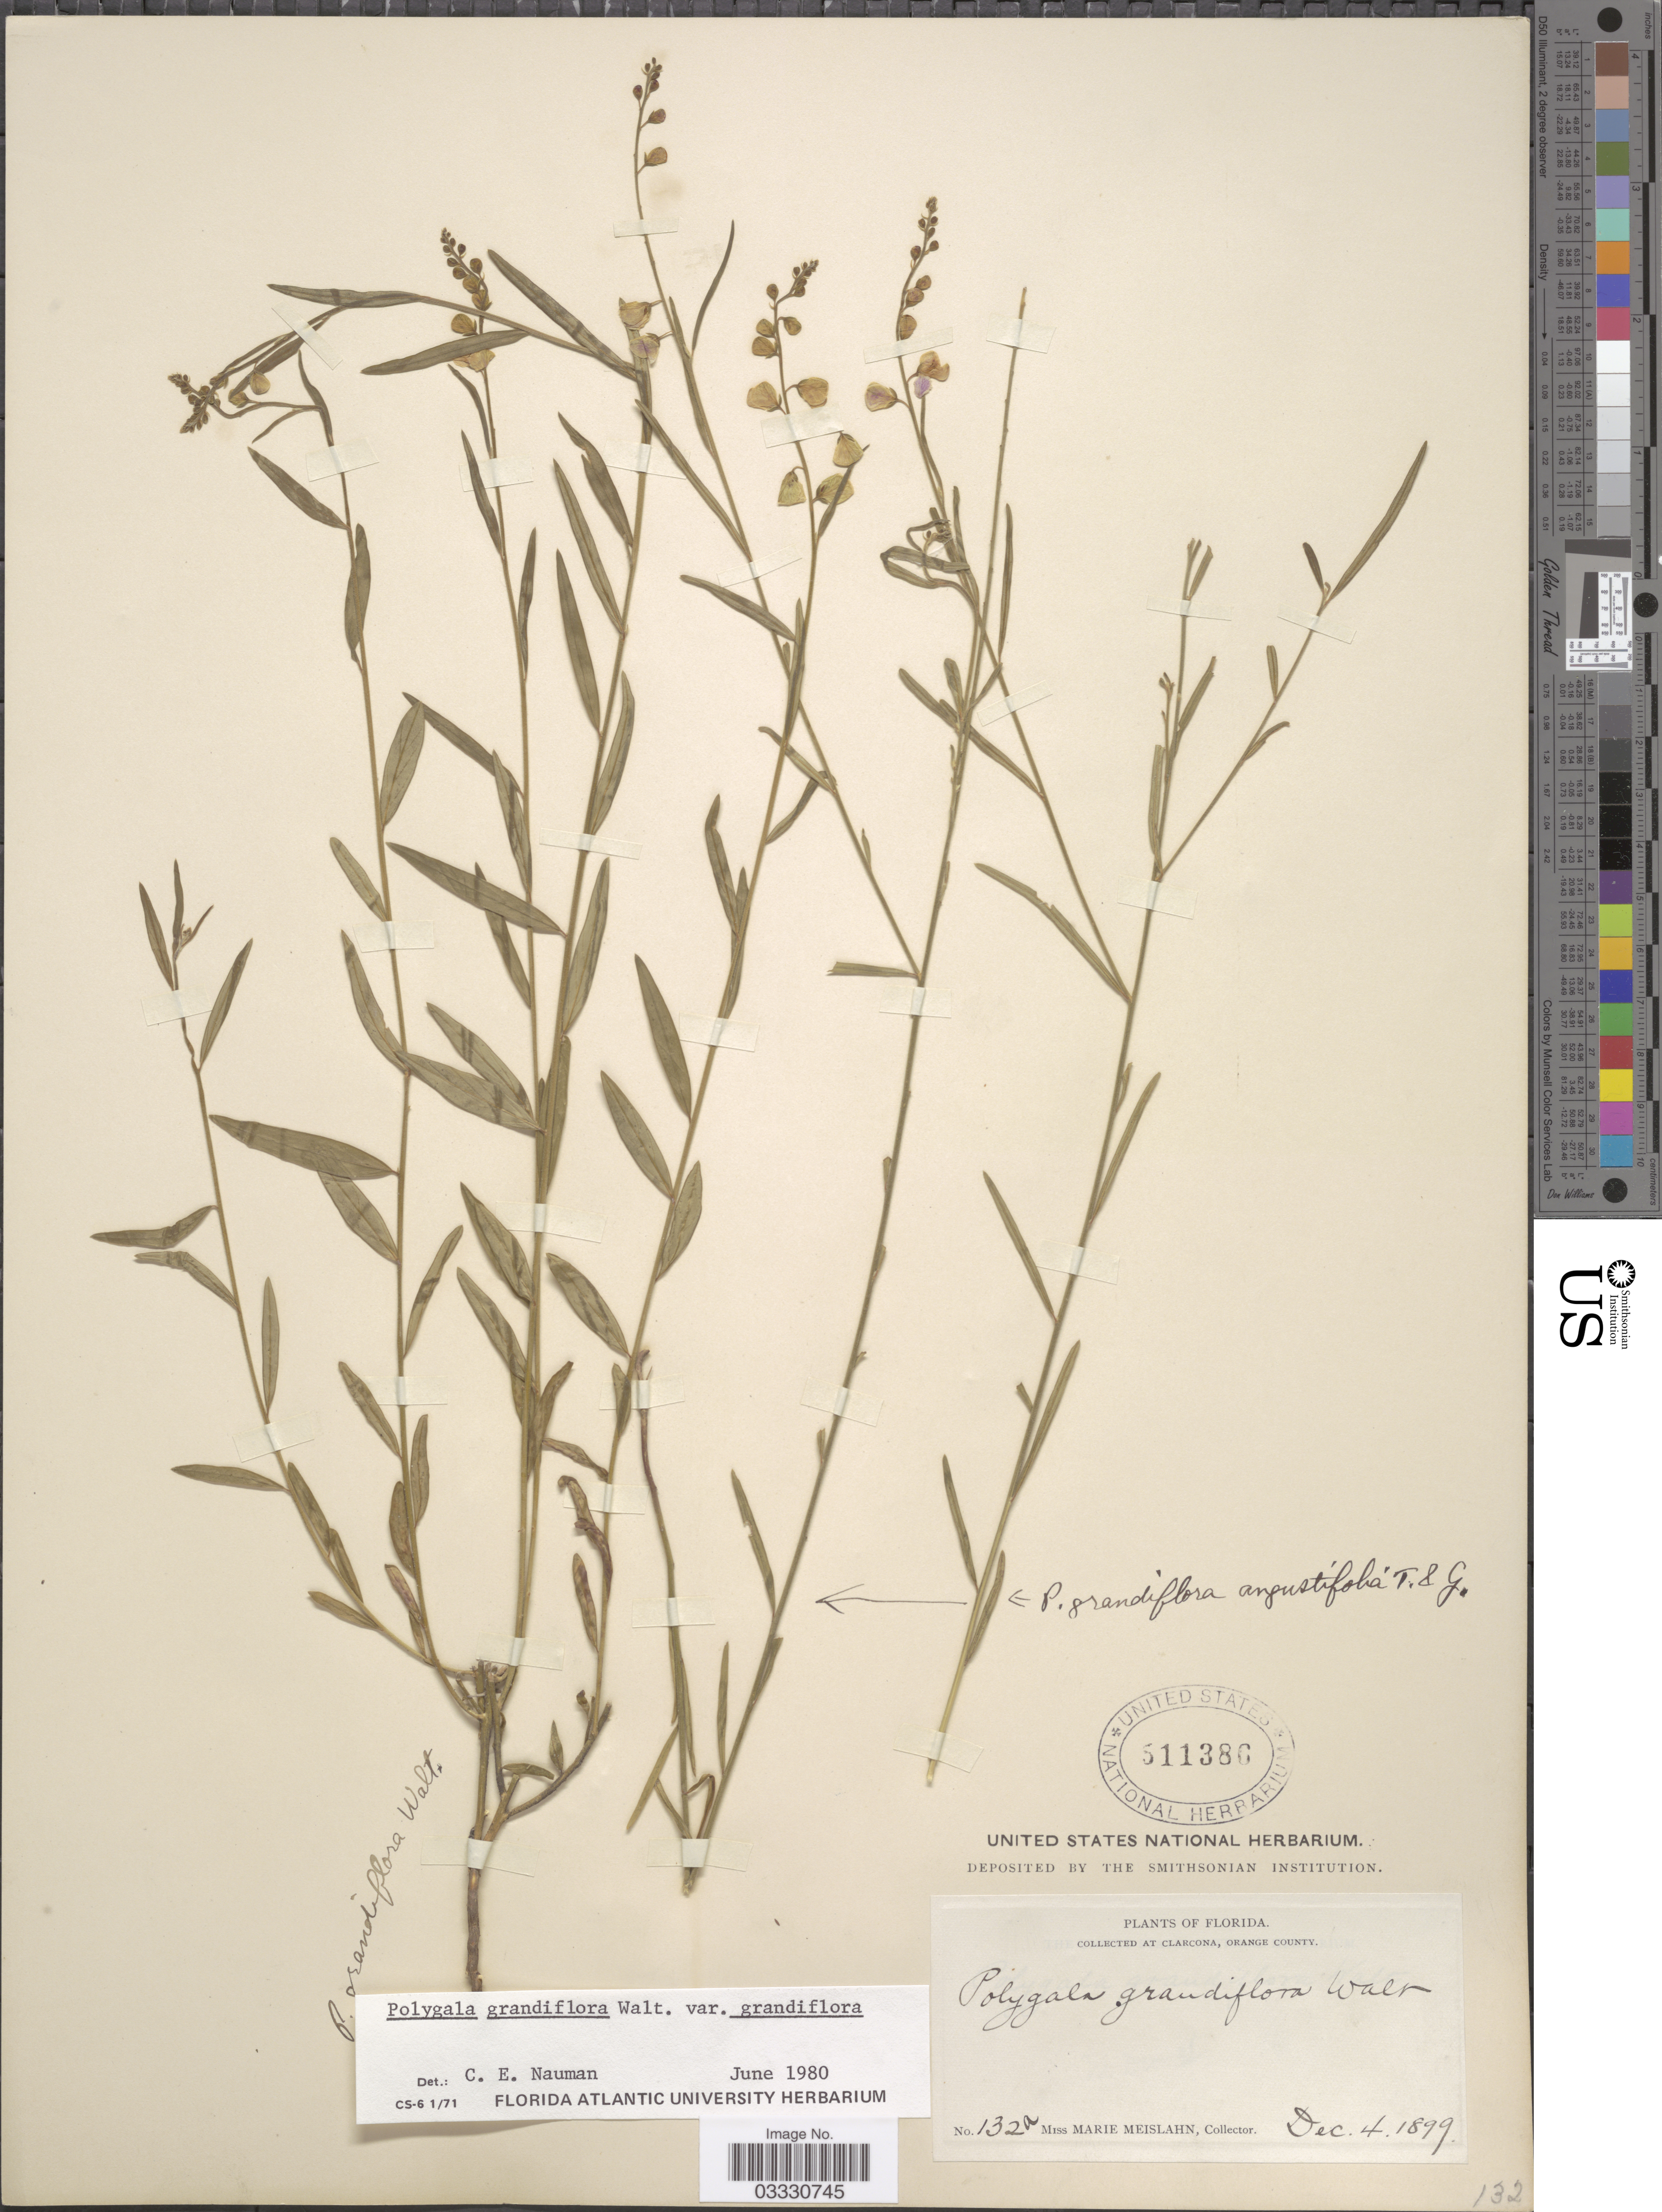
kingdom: Plantae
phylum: Tracheophyta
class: Magnoliopsida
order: Fabales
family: Polygalaceae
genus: Asemeia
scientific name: Asemeia grandiflora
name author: (Walter) Small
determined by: Strong, Mark T., (BOT), Smithsonian Institution - National Museum of Natural History (UNITED STATES)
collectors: M. Meislahn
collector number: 132a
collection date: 1899-12-04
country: United States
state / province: Florida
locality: At Clarcona, Orange County.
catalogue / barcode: US 511386